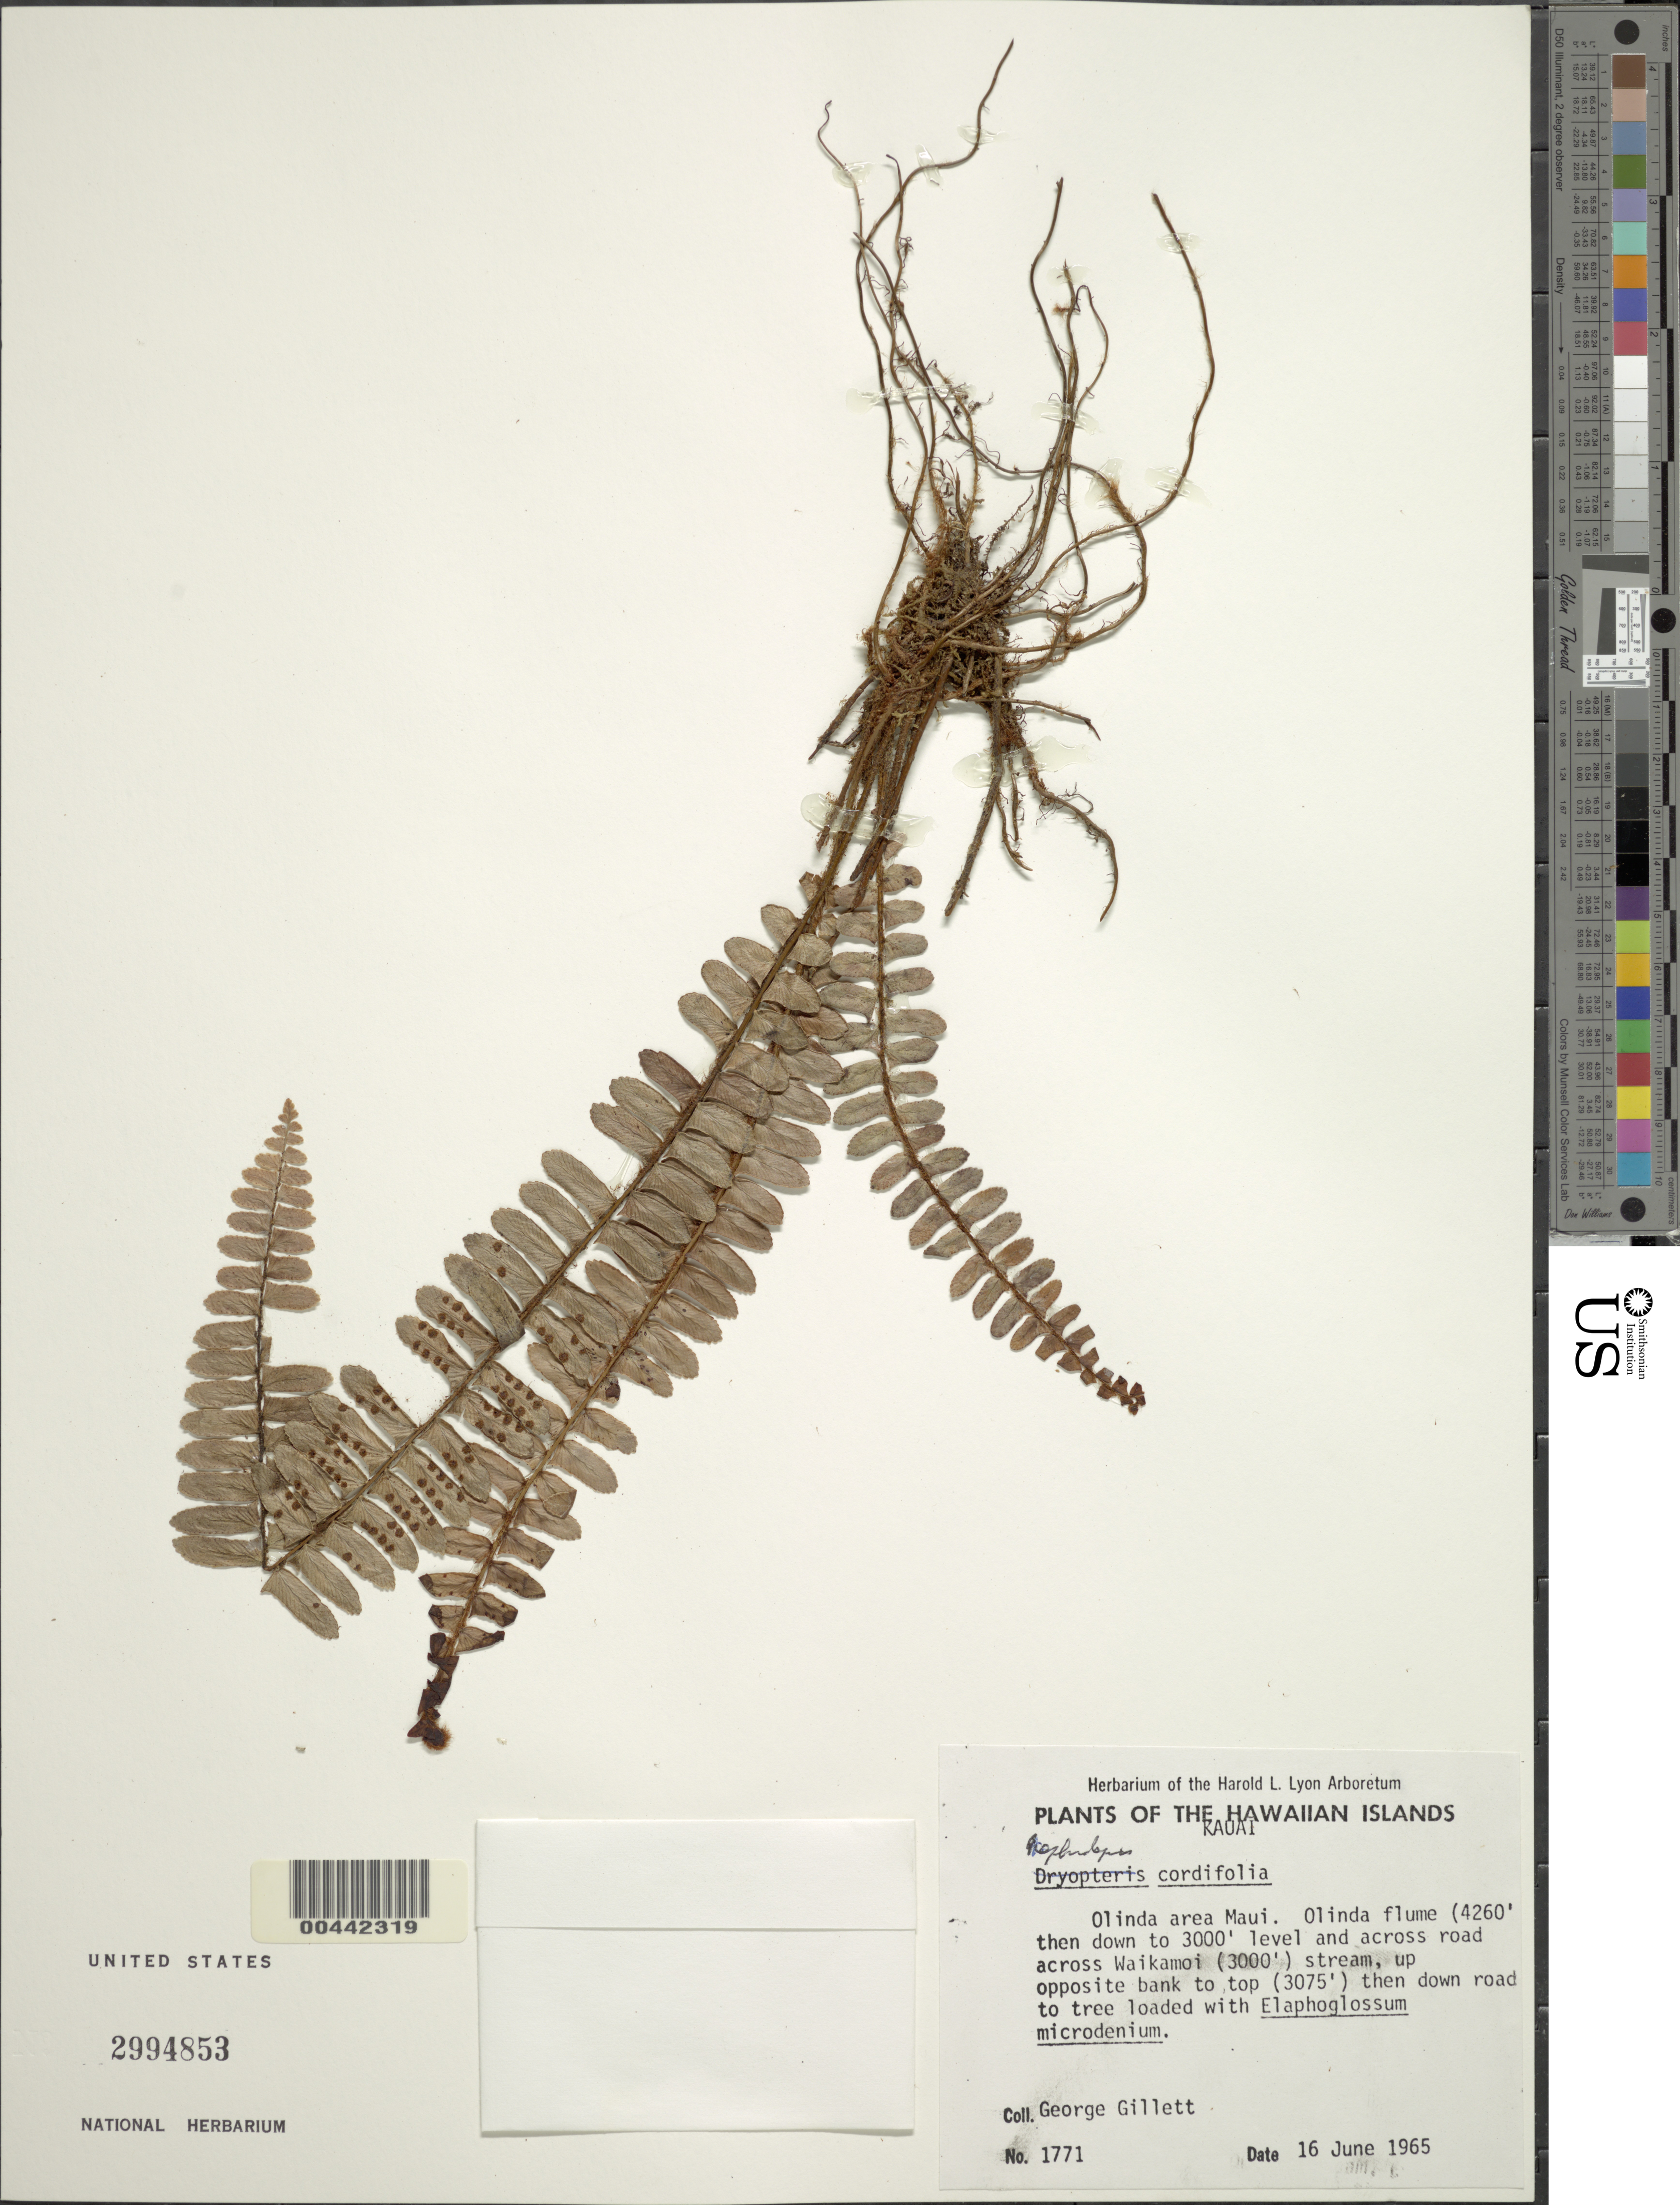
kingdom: Plantae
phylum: Tracheophyta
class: Polypodiopsida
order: Polypodiales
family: Nephrolepidaceae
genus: Nephrolepis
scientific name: Nephrolepis cordifolia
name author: (L.) C. Presl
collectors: G. Gillett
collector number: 1771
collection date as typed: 16 Jun 1965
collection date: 1965-06-16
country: United States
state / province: Hawaii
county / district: Maui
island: Maui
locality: Olinda area. Olinda flume, across road across Waikamoi stream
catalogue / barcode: US 2994853